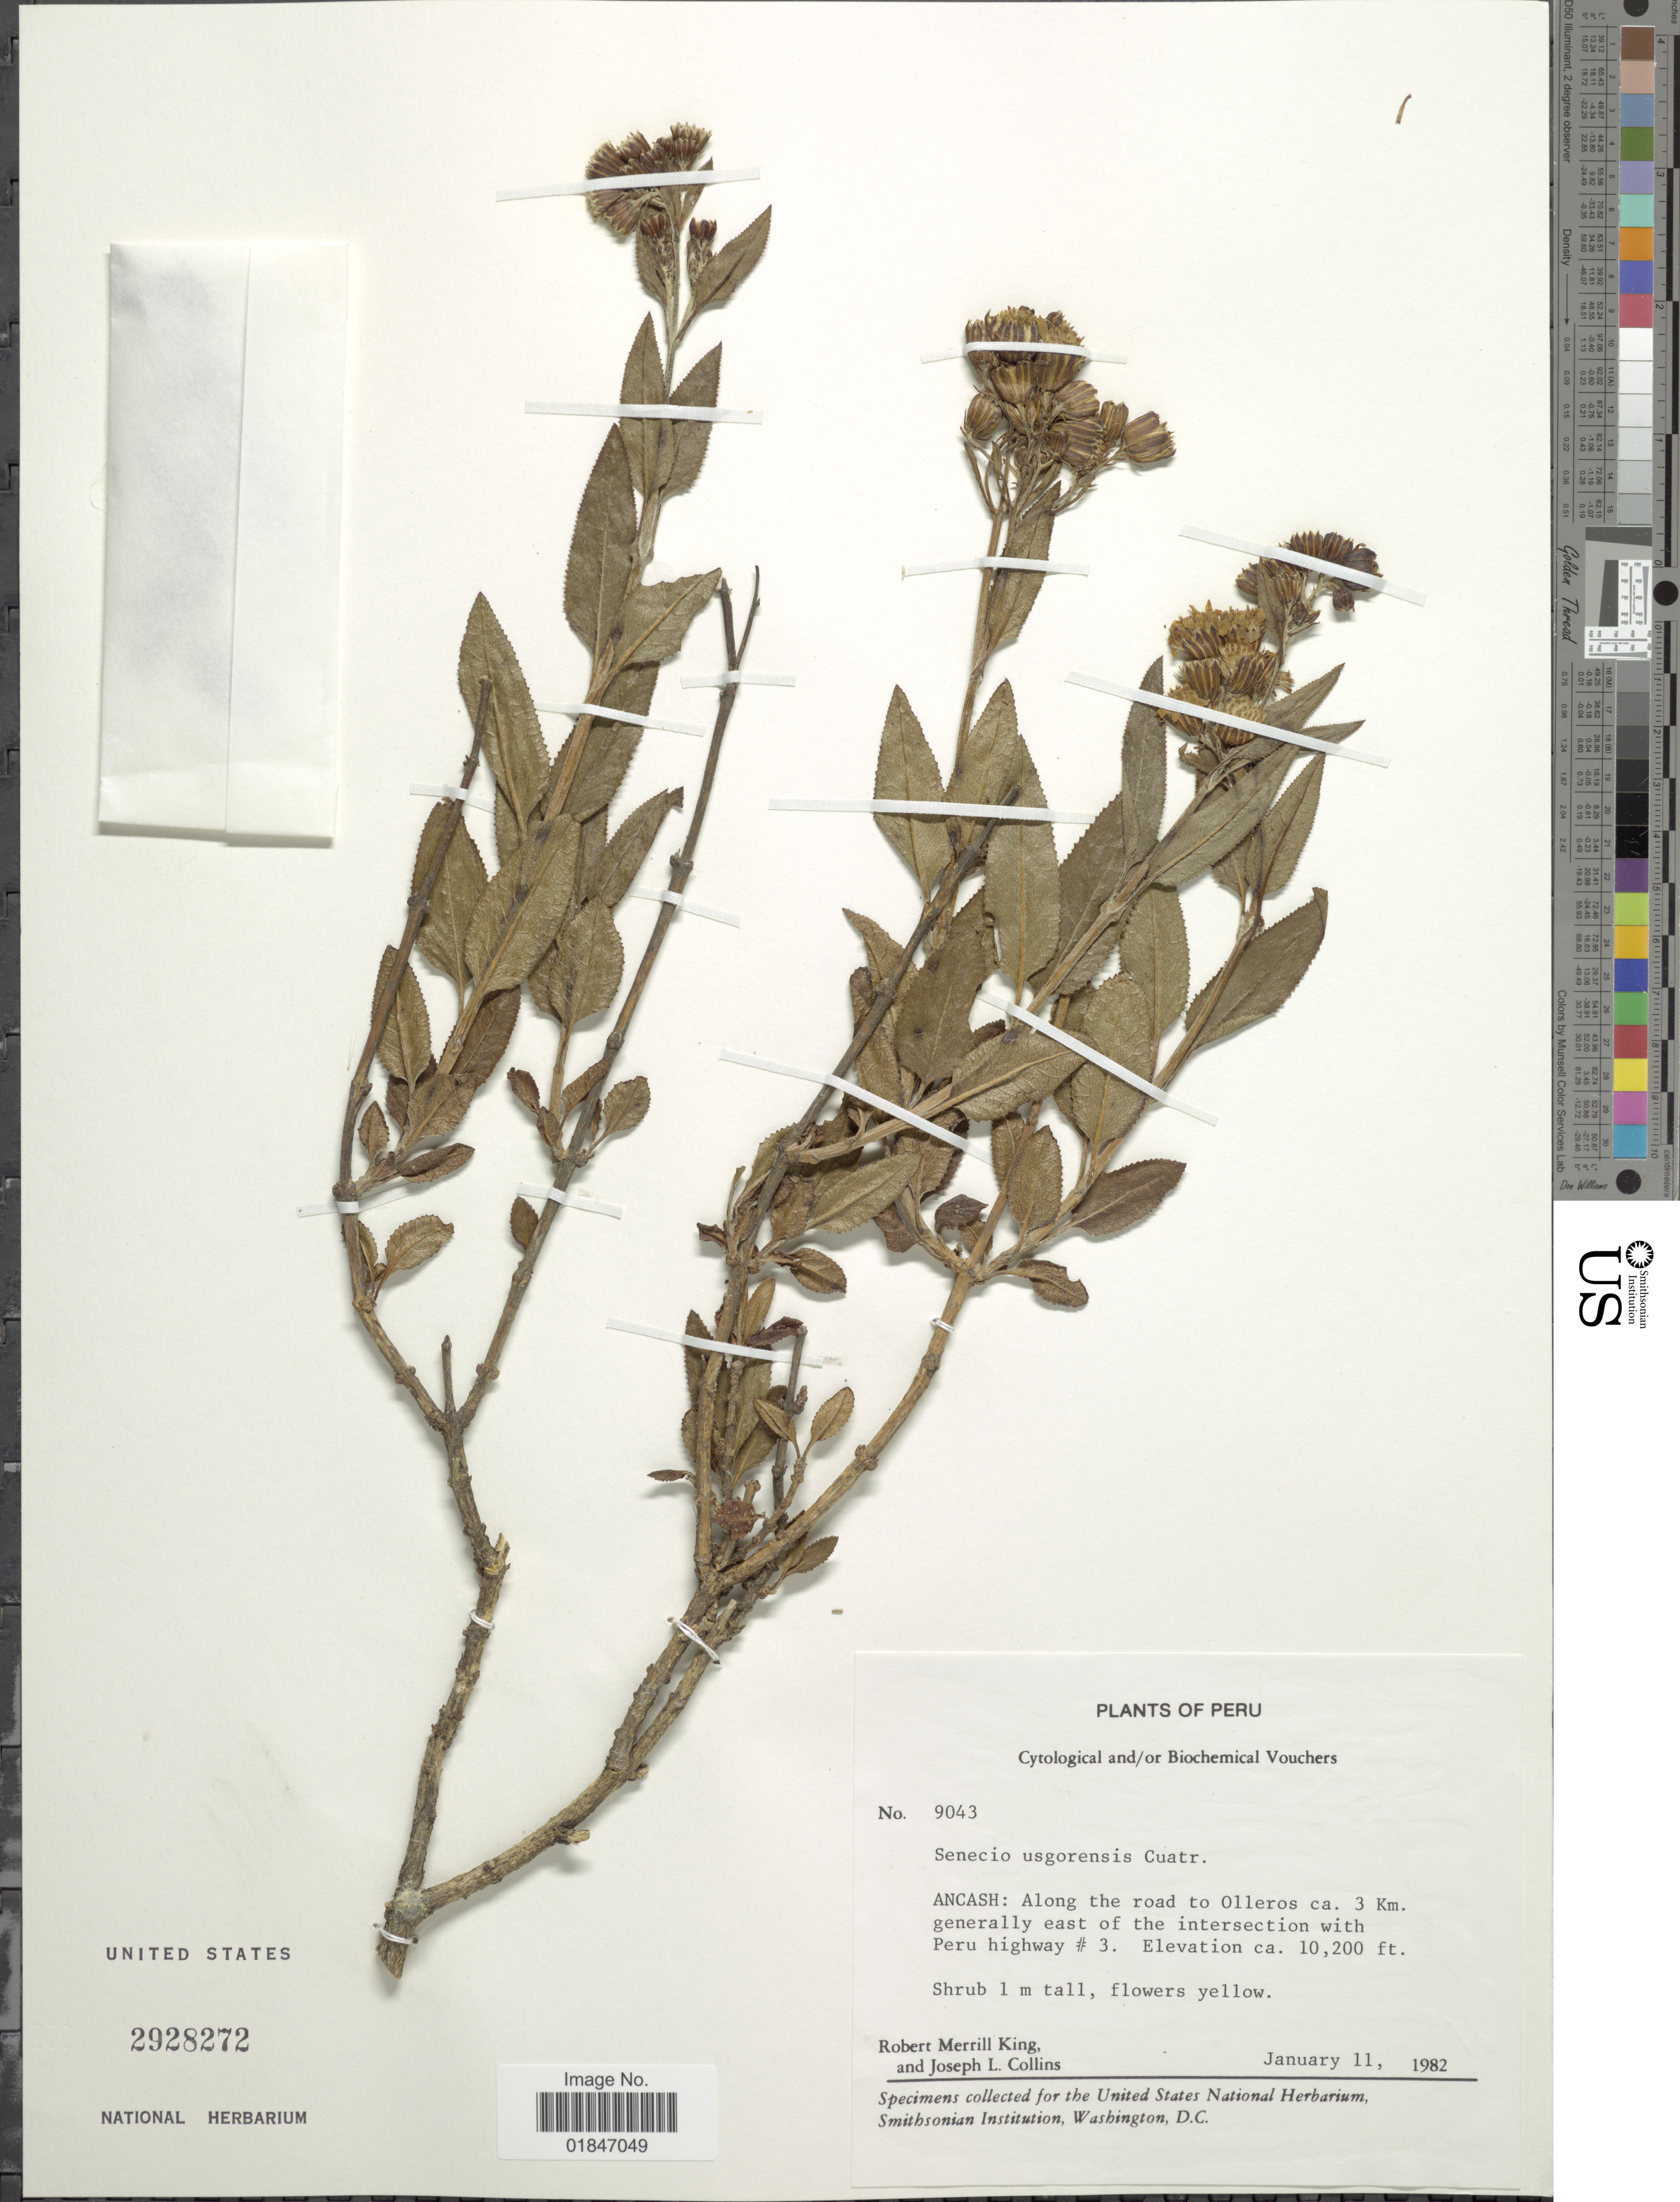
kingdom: Plantae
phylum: Tracheophyta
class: Magnoliopsida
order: Asterales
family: Asteraceae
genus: Dendrophorbium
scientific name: Dendrophorbium usgorense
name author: (Cuatrec.) C. Jeffrey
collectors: R. M. King & L. E. Bishop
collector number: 9043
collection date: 1982-01-11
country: Peru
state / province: Ancash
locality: Ancash: along the road to Olleros ca. 3 Km. generally east of the intersection wiith highway.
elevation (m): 3109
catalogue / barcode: US 2928272